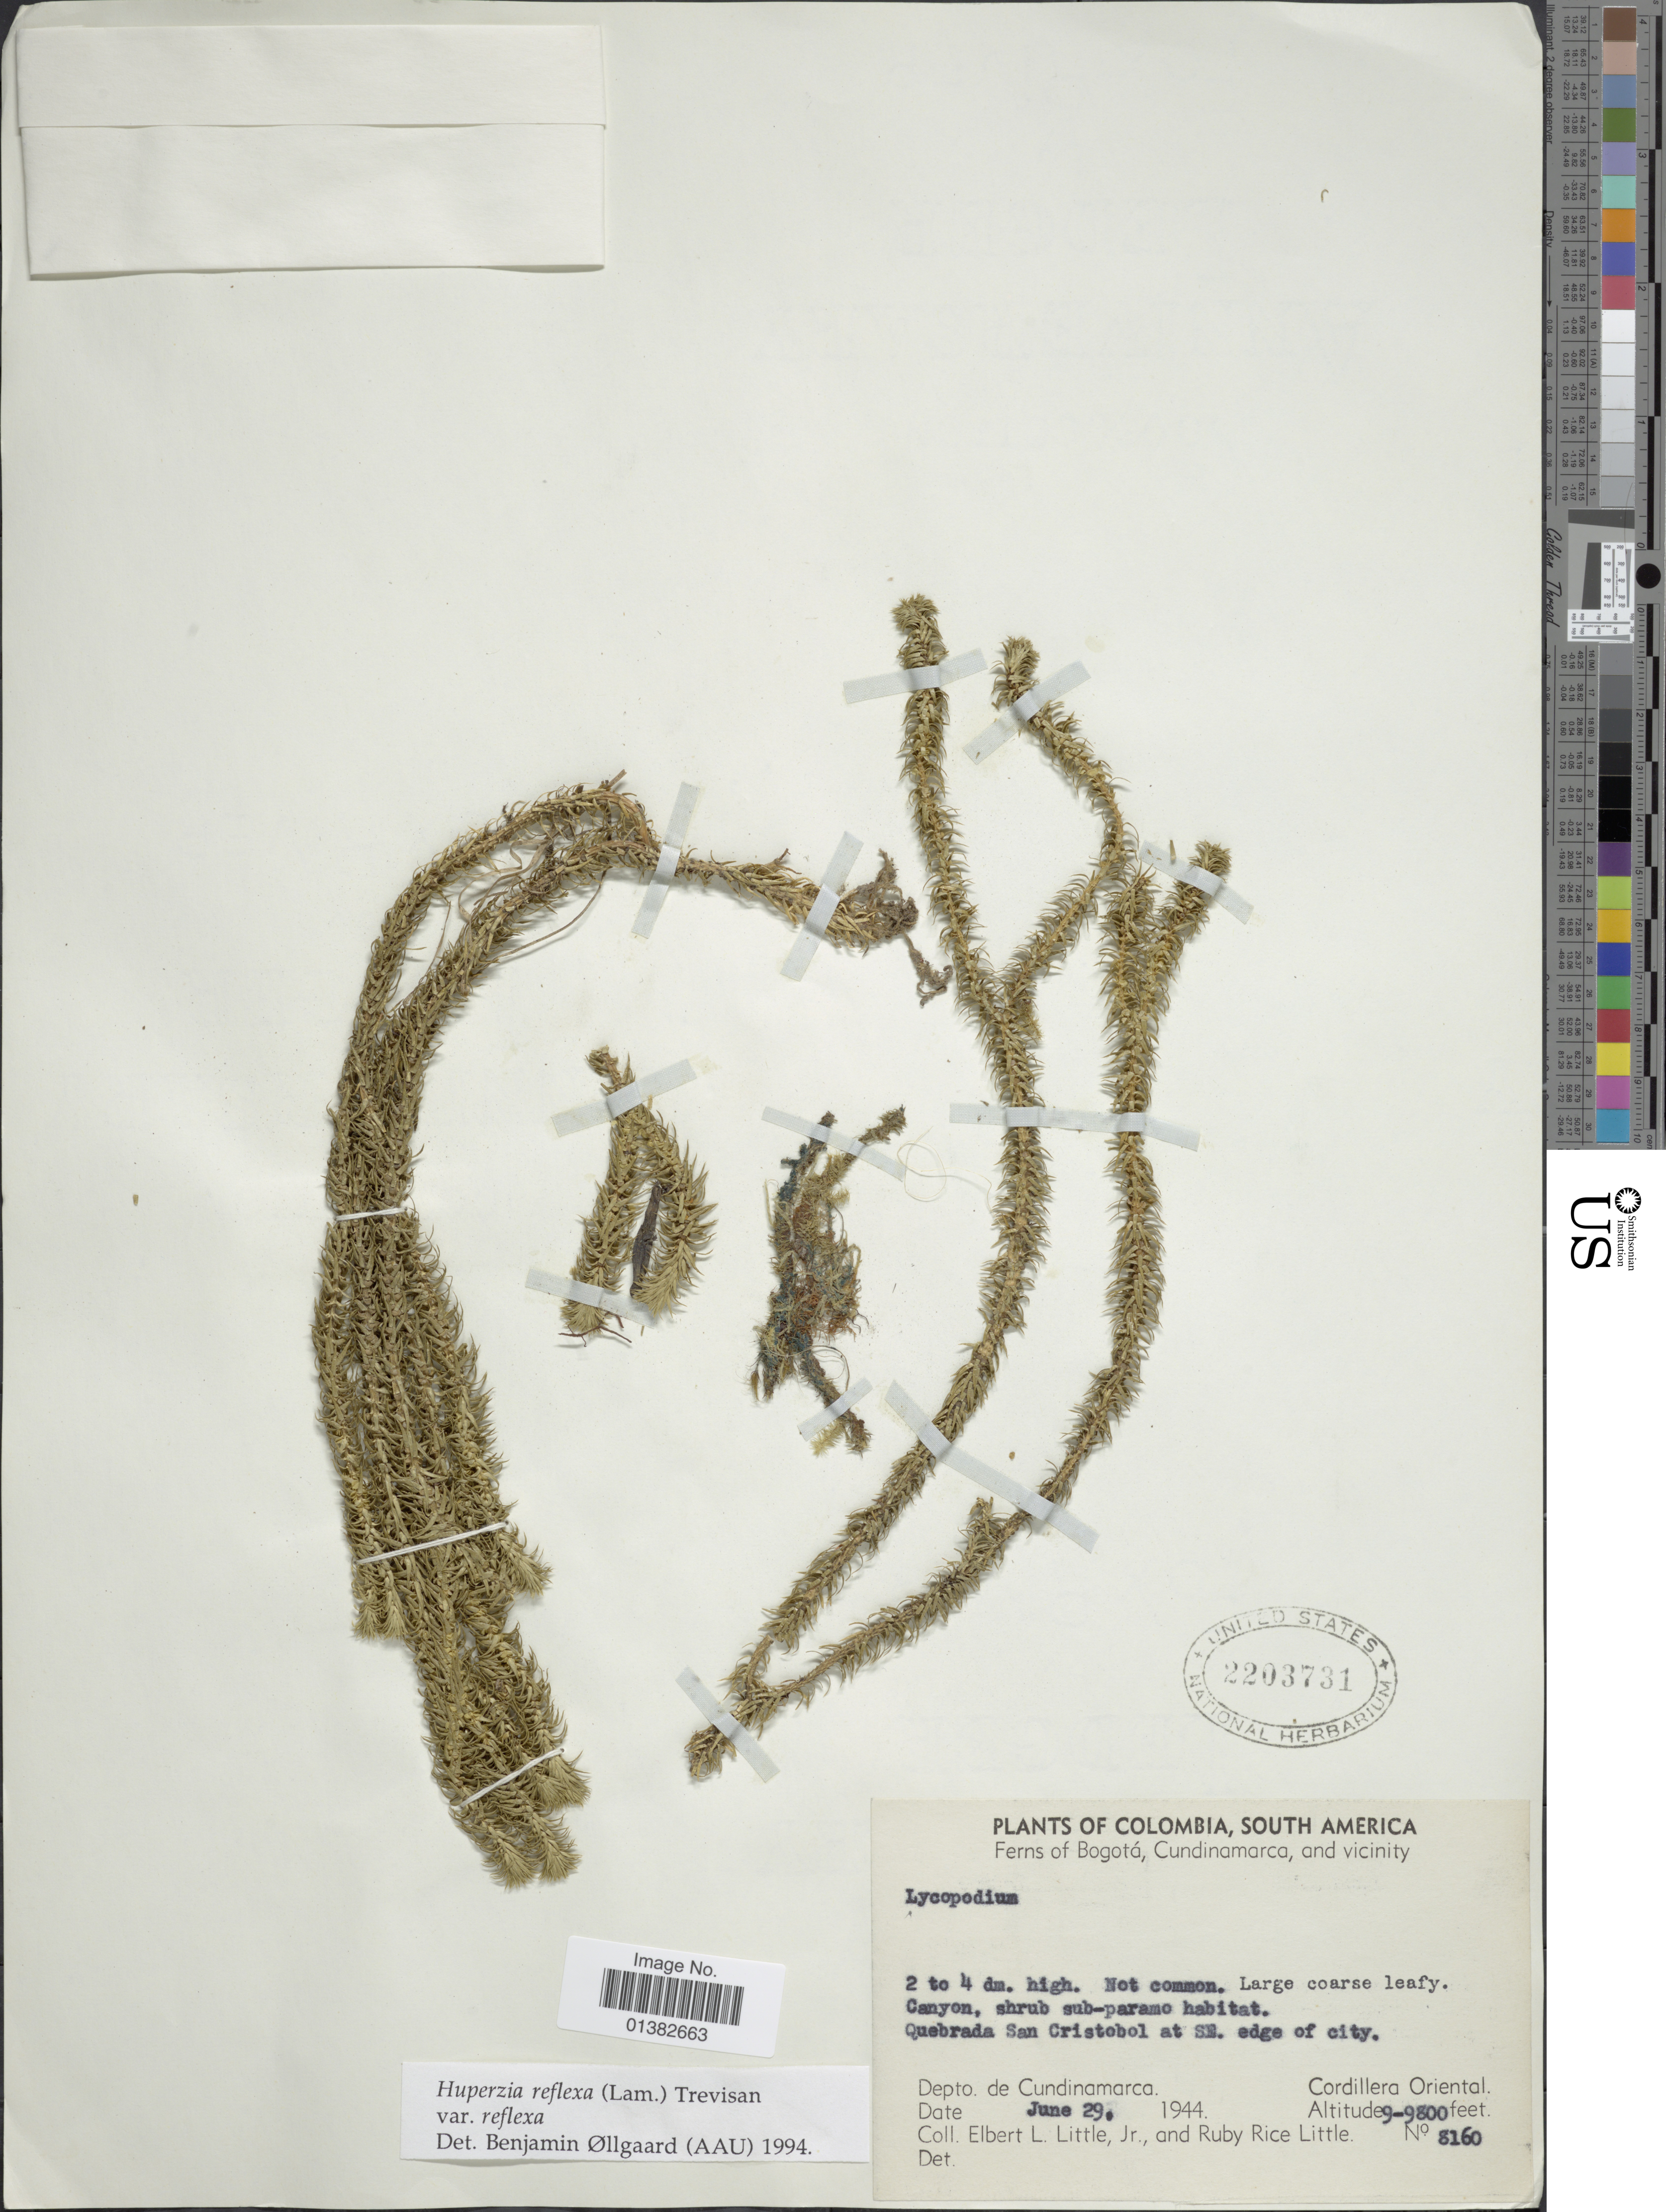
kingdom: Plantae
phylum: Tracheophyta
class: Lycopodiopsida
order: Lycopodiales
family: Lycopodiaceae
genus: Phlegmariurus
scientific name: Phlegmariurus reflexus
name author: (Lam.) B. Øllg.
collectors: R. R. Little & R. R. Little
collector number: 8160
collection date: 1944-06-29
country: Colombia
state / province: Cundinamarca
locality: Ferns of Bogotá, Canyon, Quebrada San Cristobal at SE. edge of city, Cordillera Oriental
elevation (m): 2743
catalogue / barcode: US 2203731